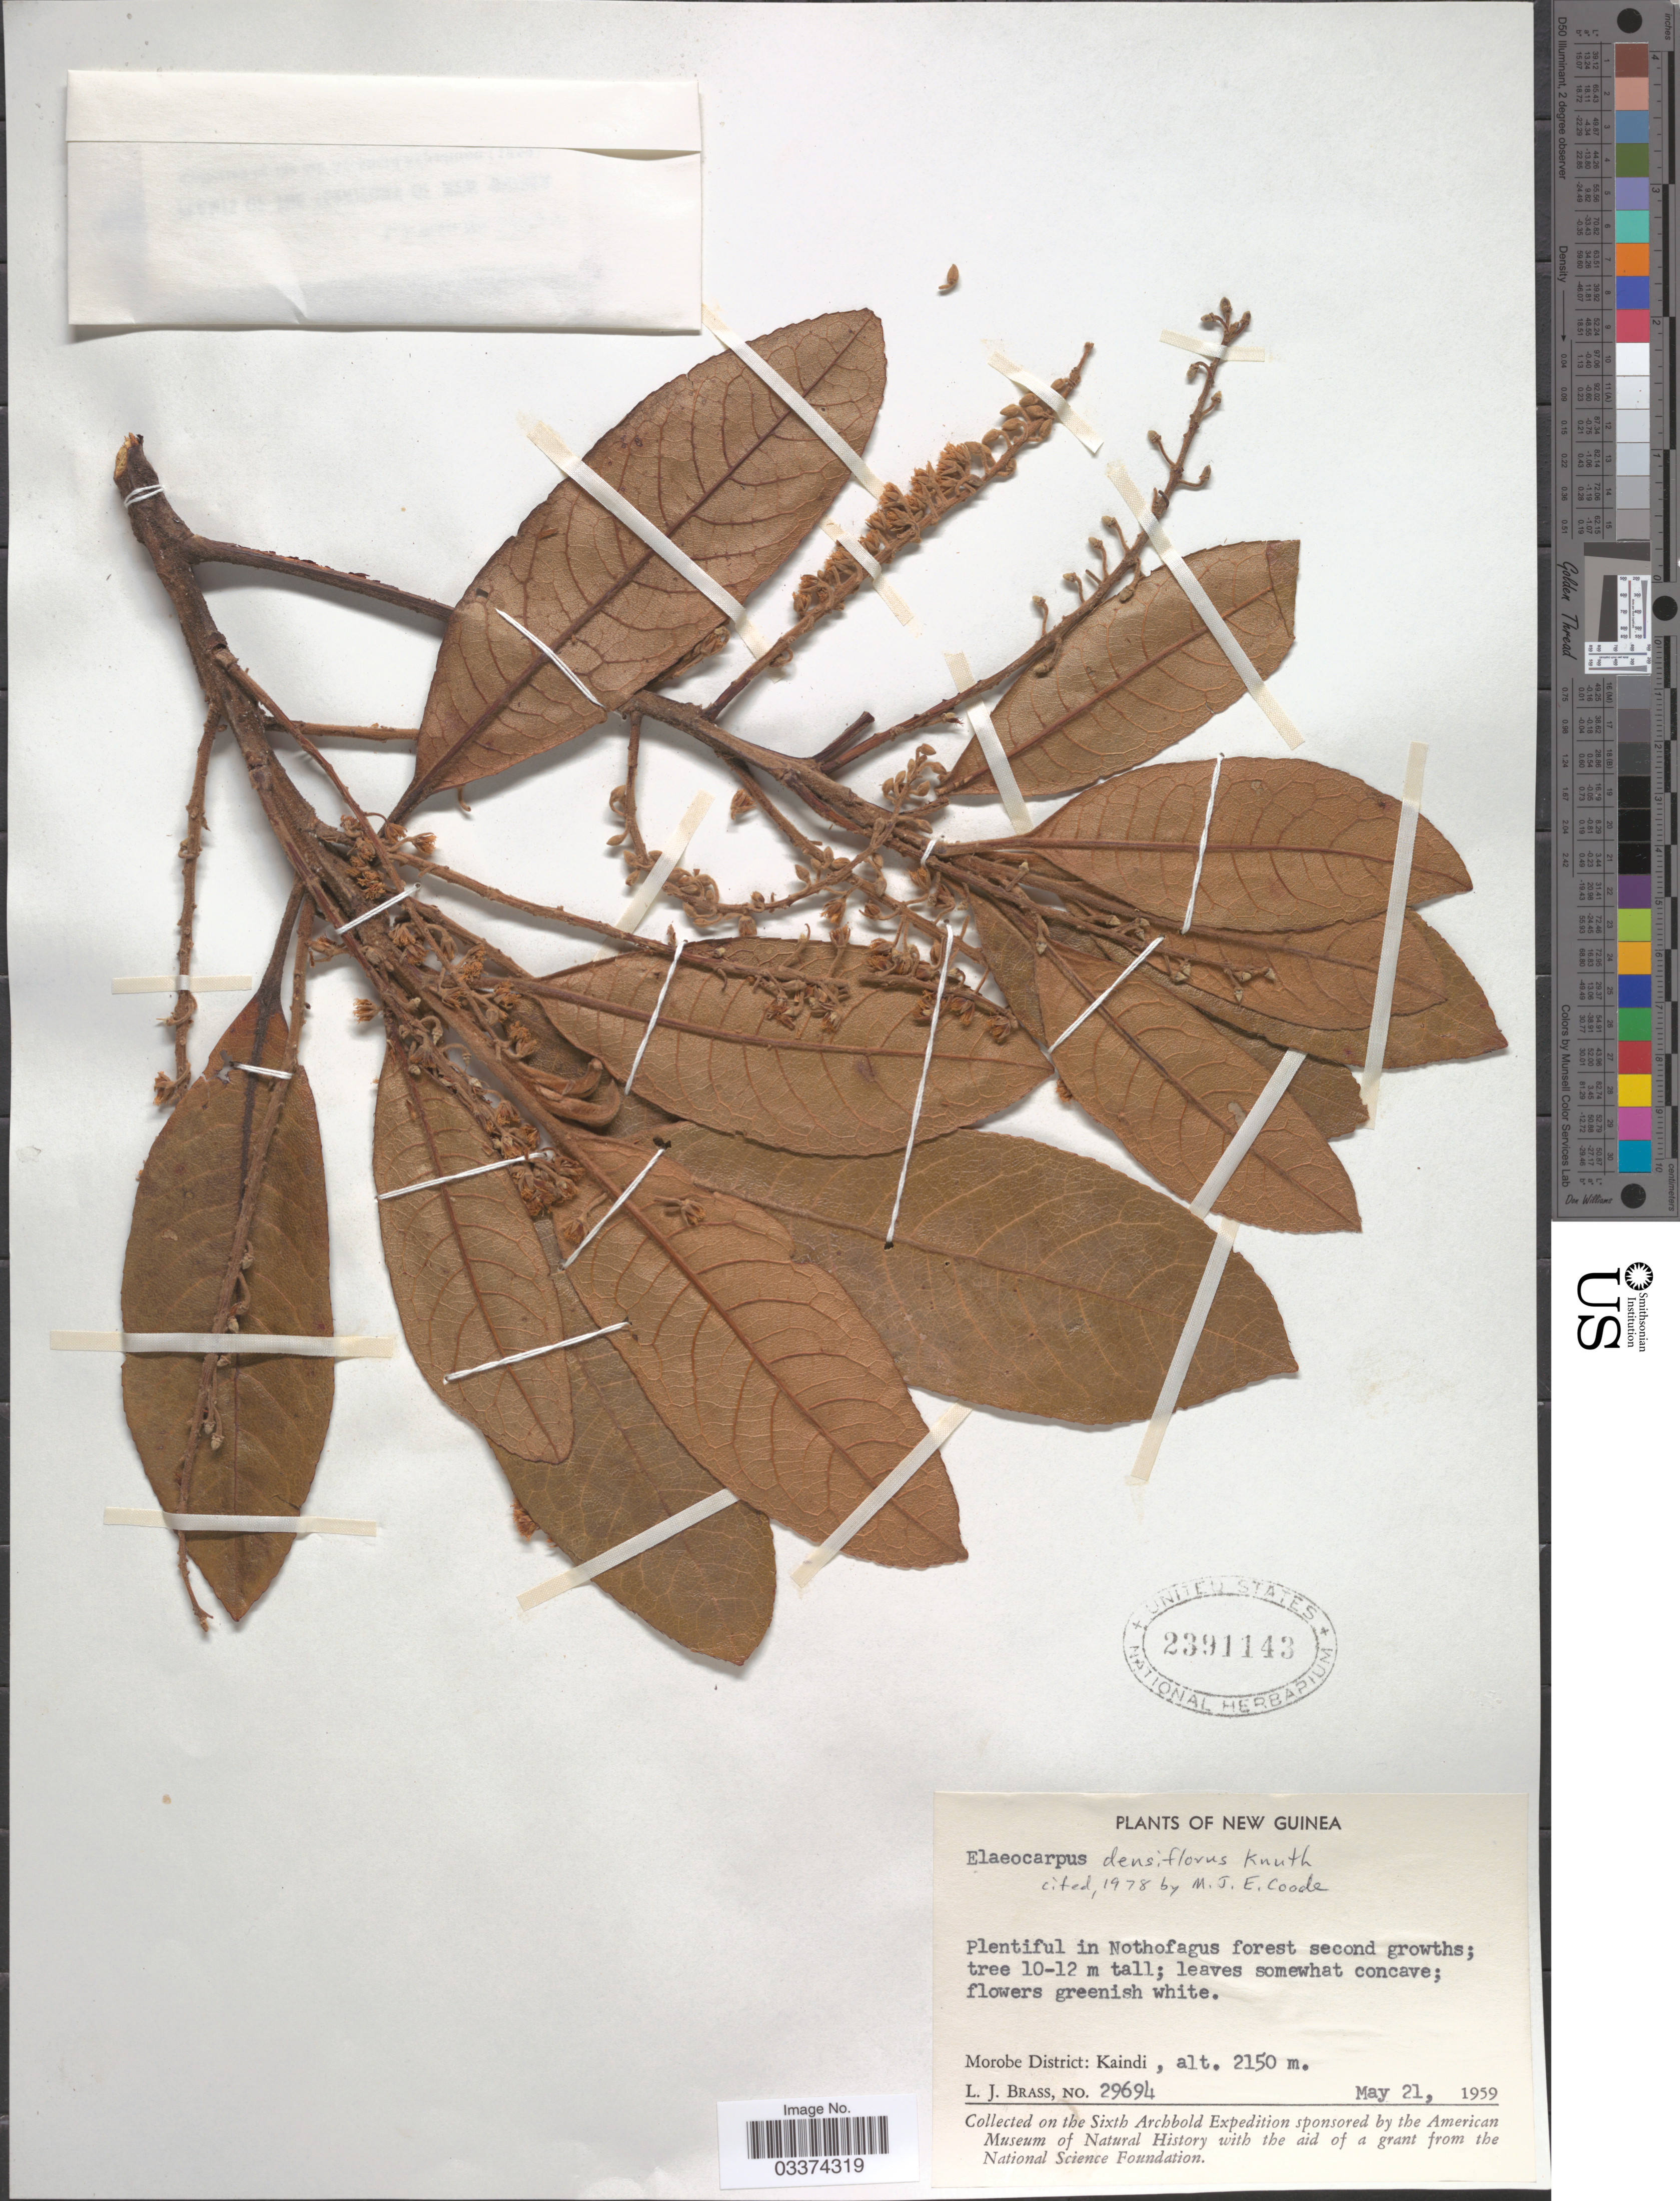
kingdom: Plantae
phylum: Tracheophyta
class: Magnoliopsida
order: Oxalidales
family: Elaeocarpaceae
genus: Elaeocarpus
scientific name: Elaeocarpus densiflorus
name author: Kunth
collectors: L. J. Brass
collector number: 29694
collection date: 1959-05-21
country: Papua New Guinea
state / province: Morobe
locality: New Guinea, Morobe District: Kaindi.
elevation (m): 2150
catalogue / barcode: US 2391143